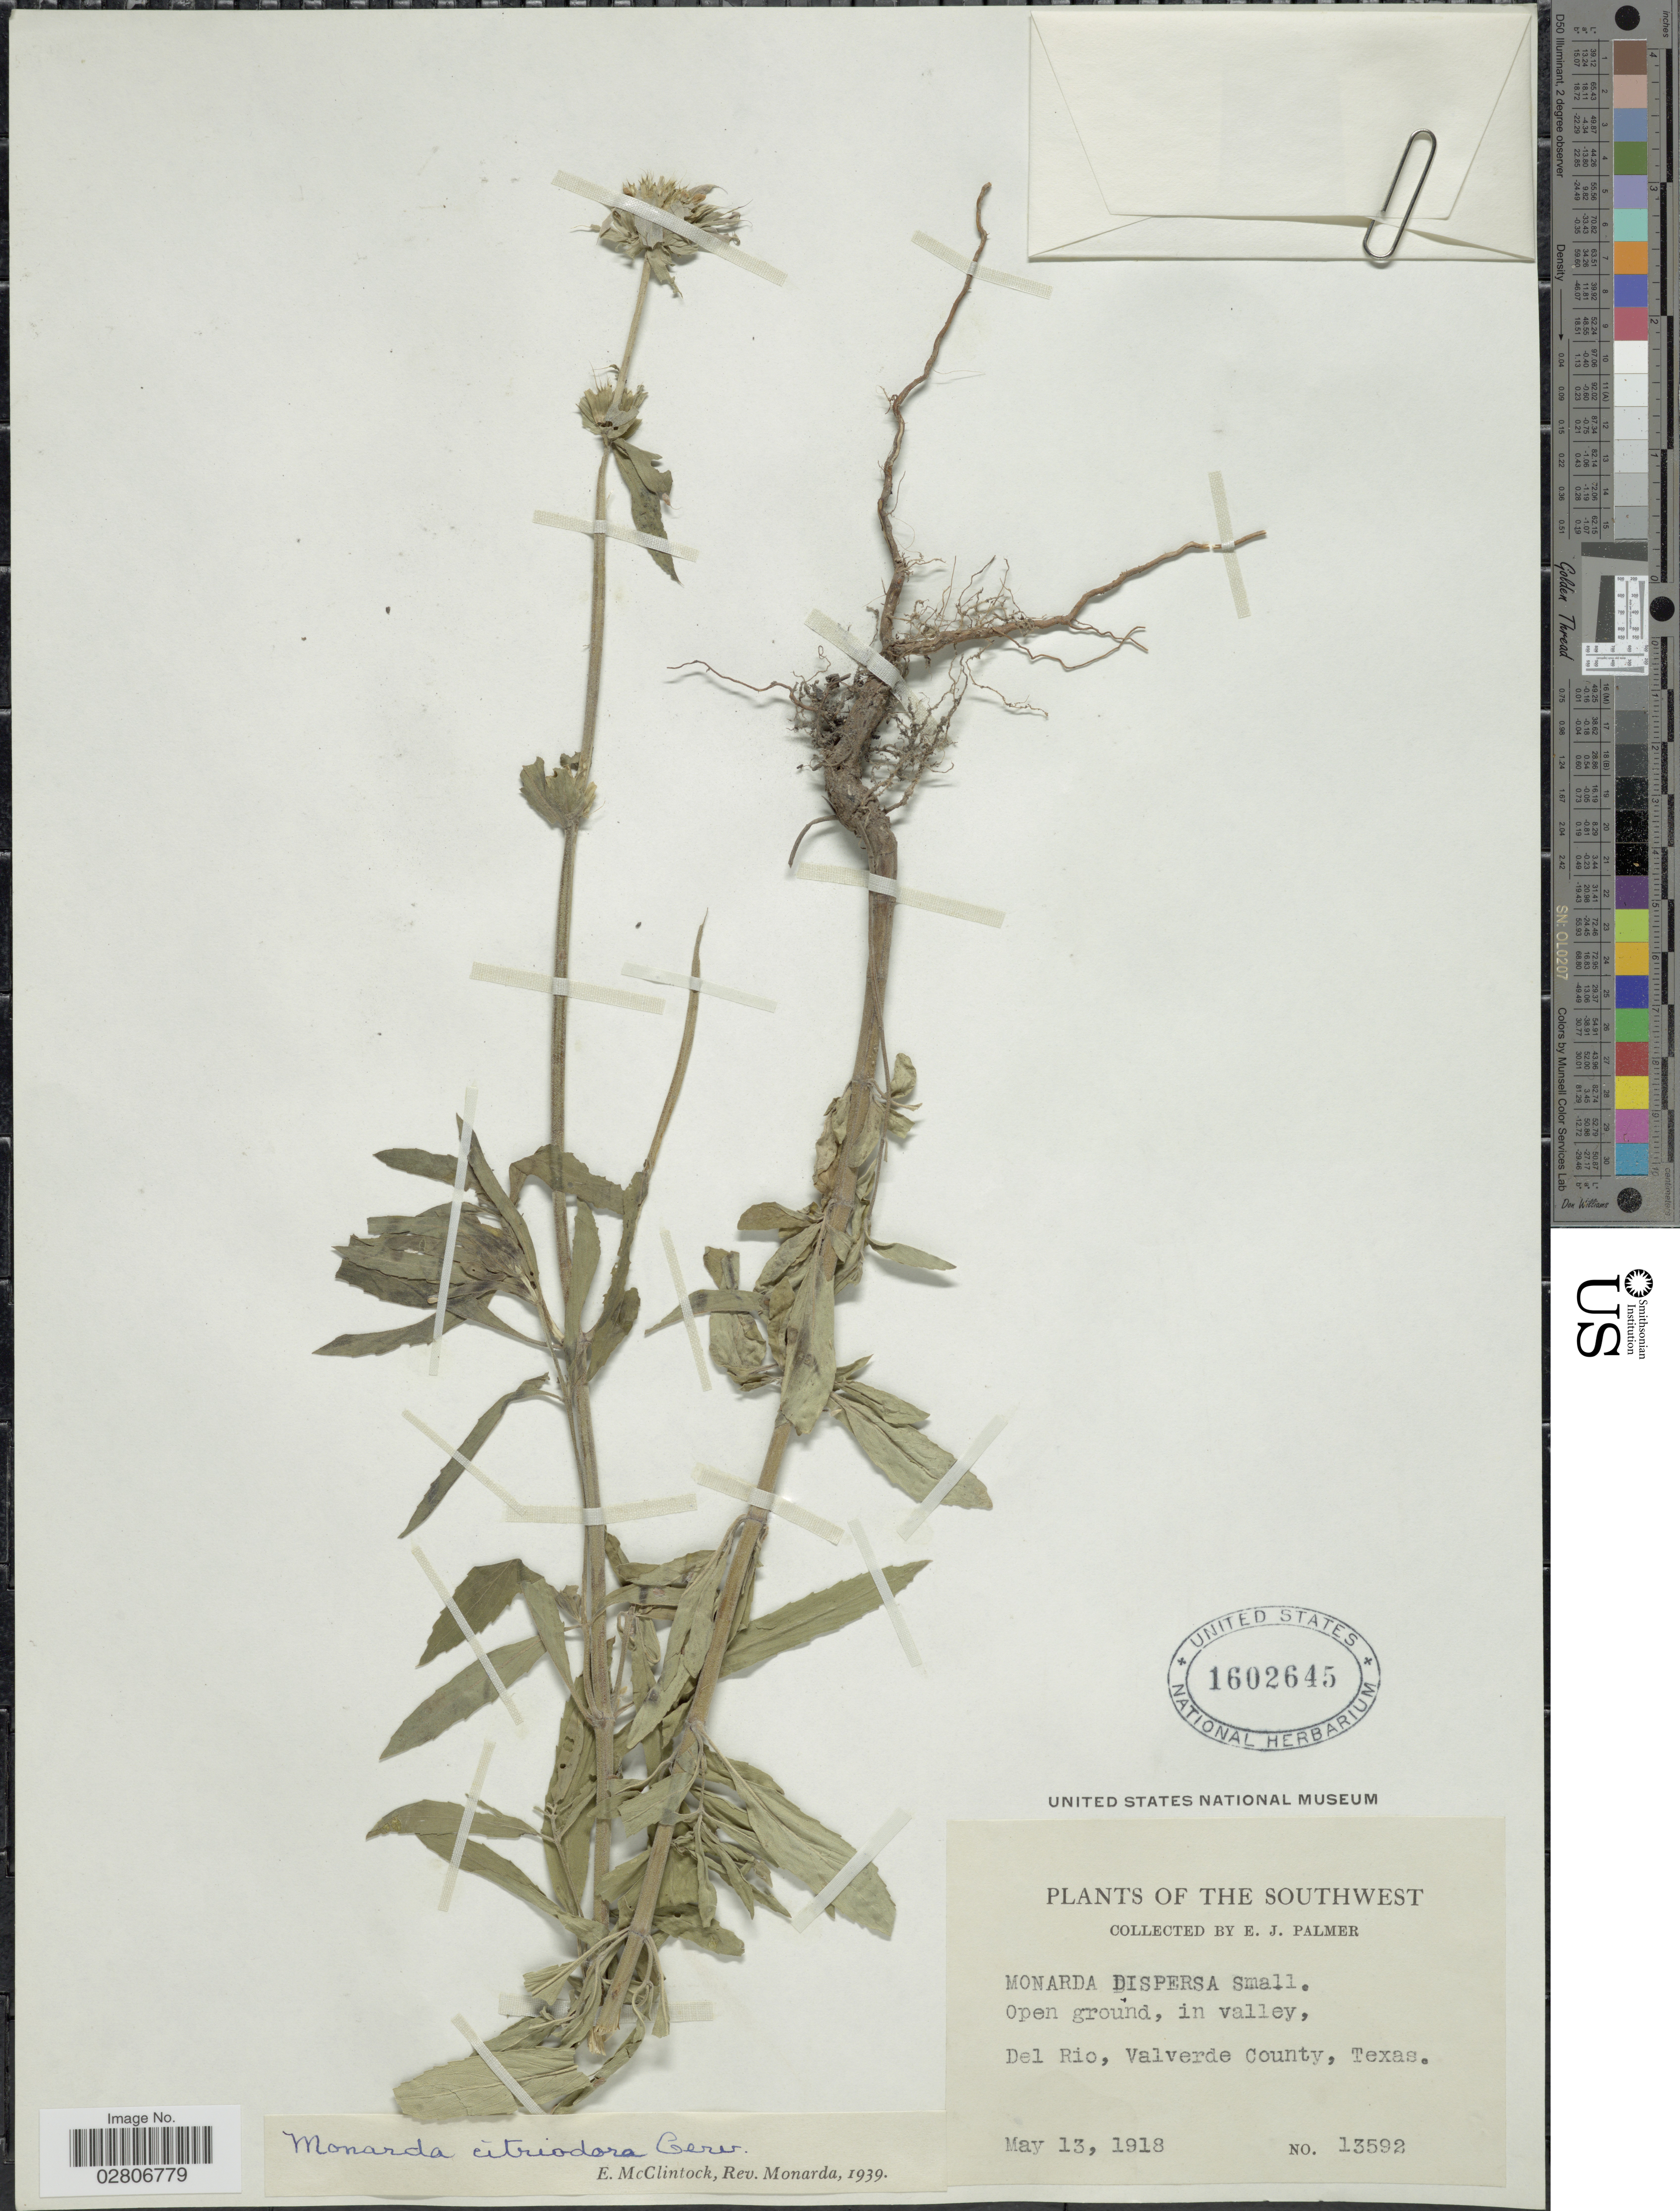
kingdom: Plantae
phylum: Tracheophyta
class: Magnoliopsida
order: Lamiales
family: Lamiaceae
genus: Monarda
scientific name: Monarda citriodora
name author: Cerv. ex Lag.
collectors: E. J. Palmer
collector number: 13592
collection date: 1918-05-13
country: United States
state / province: Texas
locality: Southwest. Del Rio, Valverde County.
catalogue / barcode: US 1602645